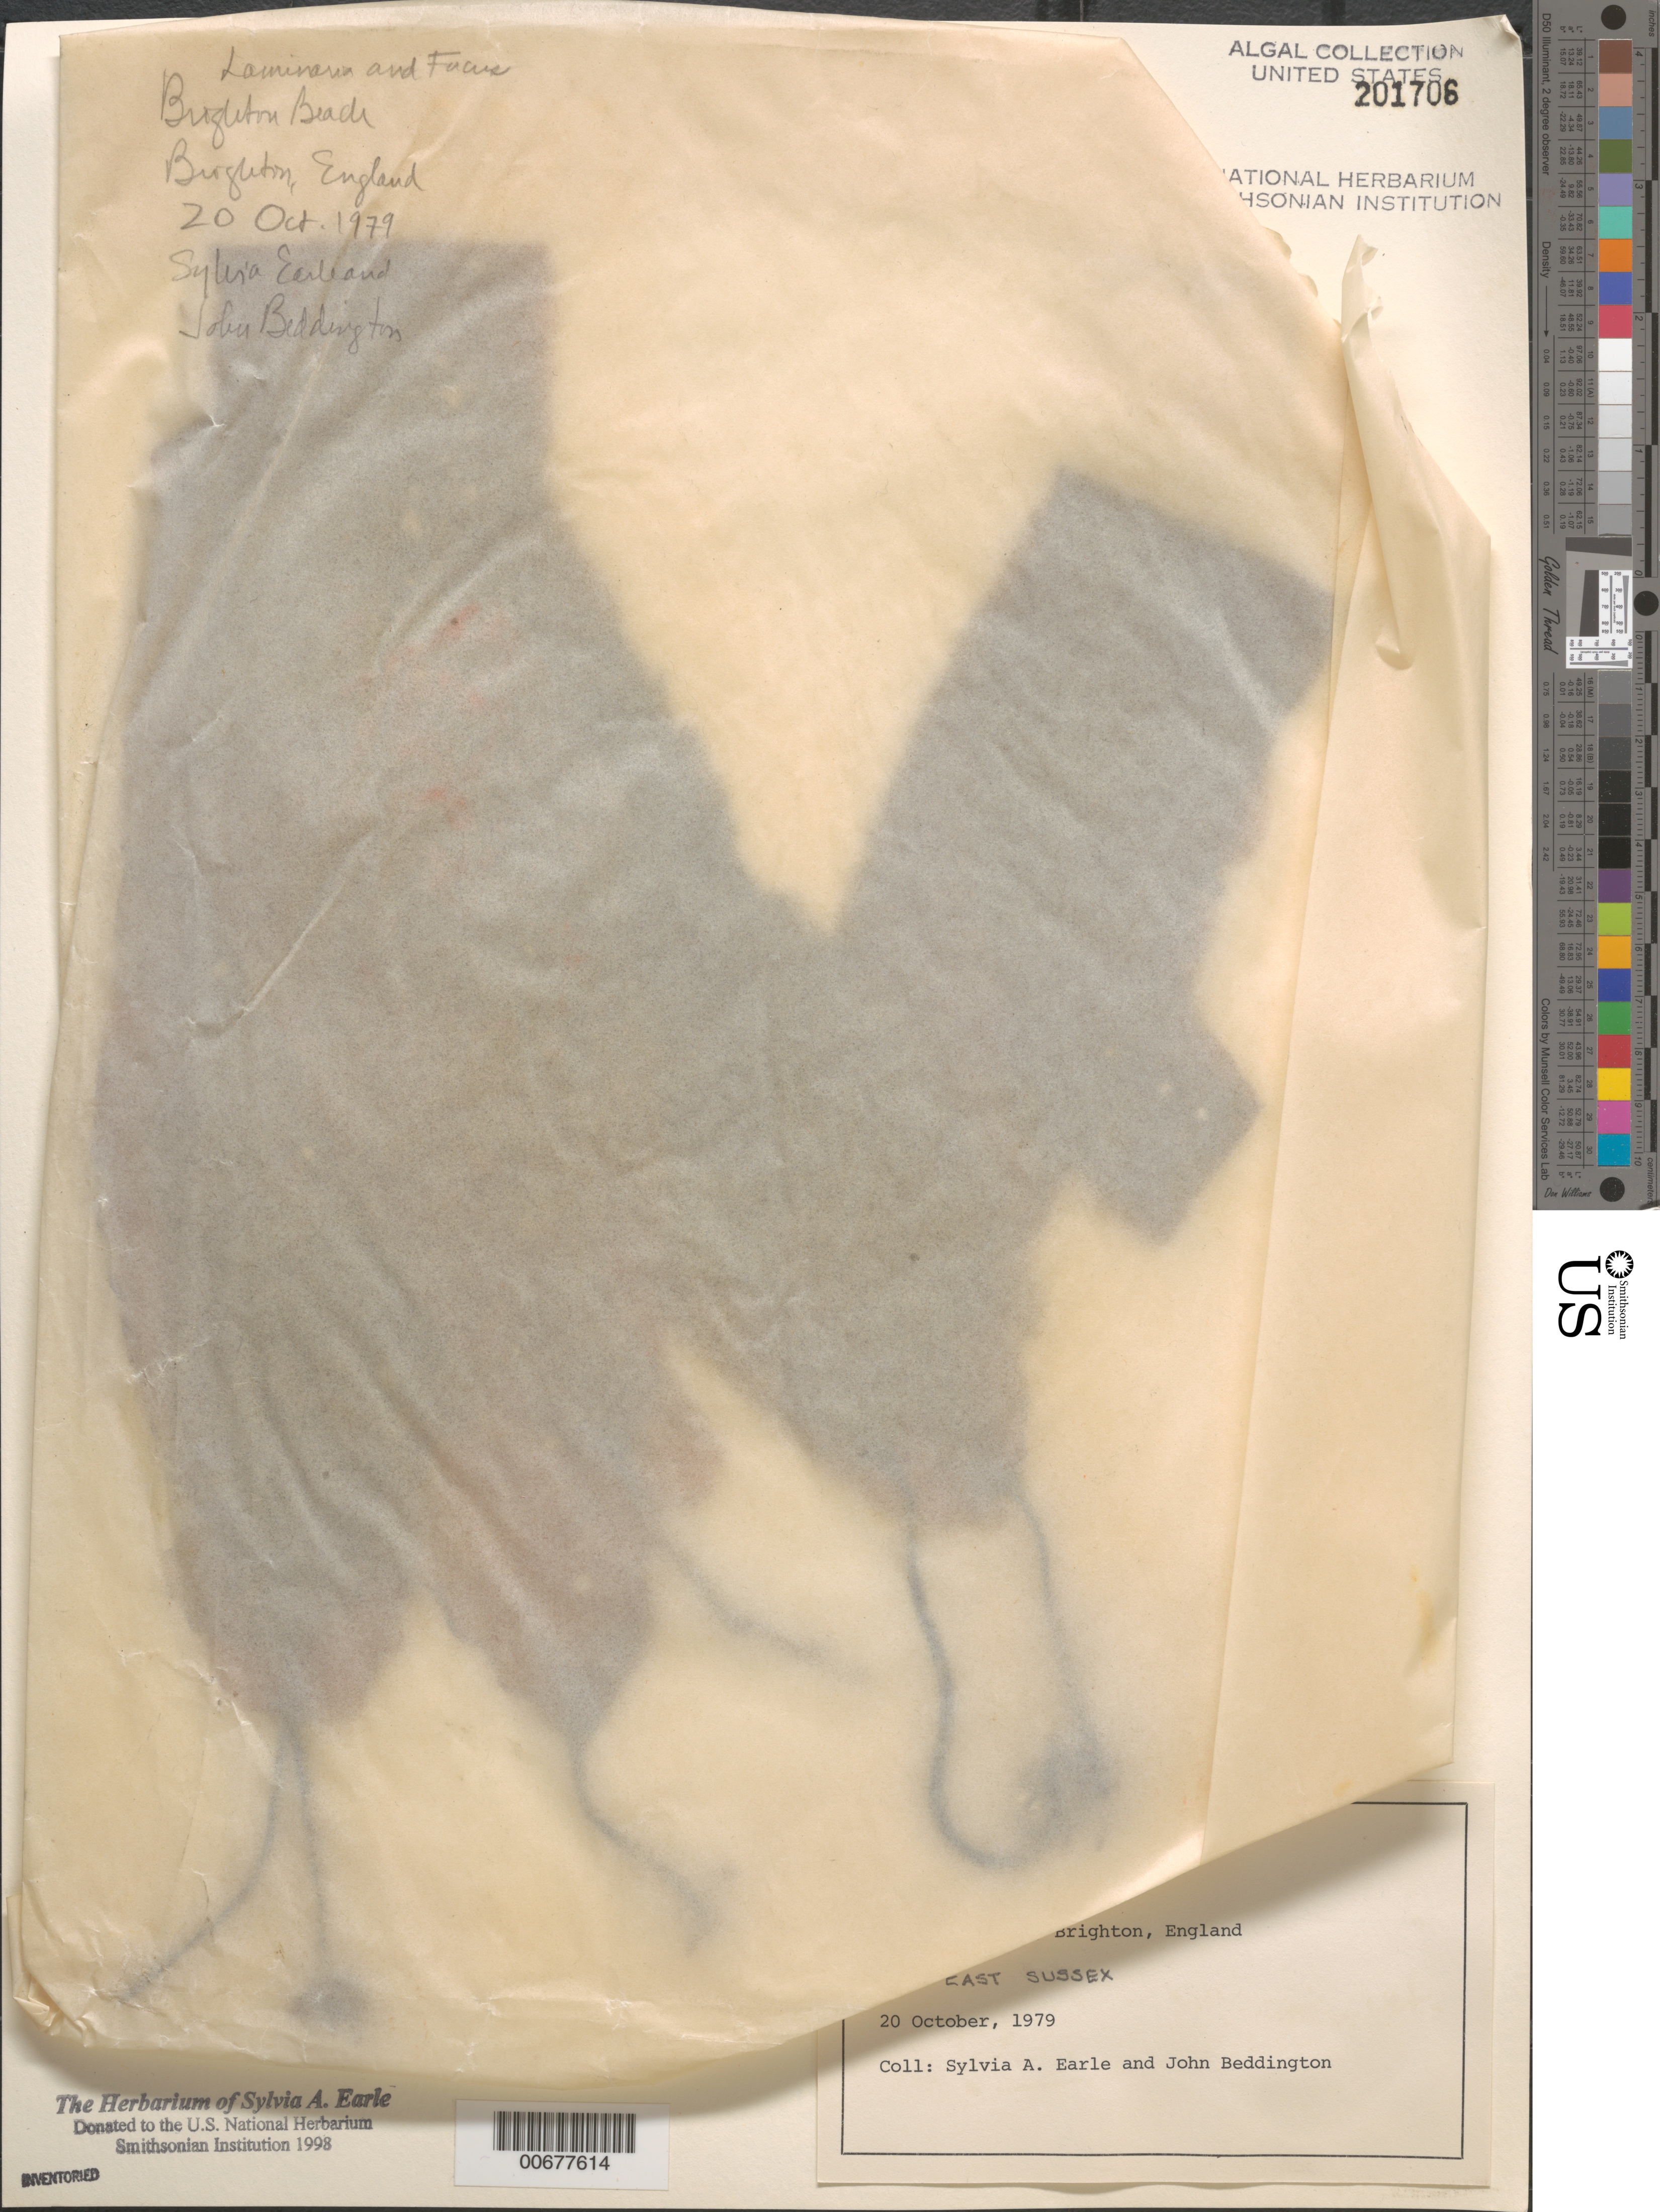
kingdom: Chromista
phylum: Ochrophyta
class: Phaeophyceae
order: Laminariales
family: Laminariaceae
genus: Laminaria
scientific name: Laminaria sp.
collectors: S. A. Earle & J. Beddington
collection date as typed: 20 Oct 1979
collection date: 1979-10-20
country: United Kingdom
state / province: England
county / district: East Sussex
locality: Brighton Beach, Brighton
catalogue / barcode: US 201706